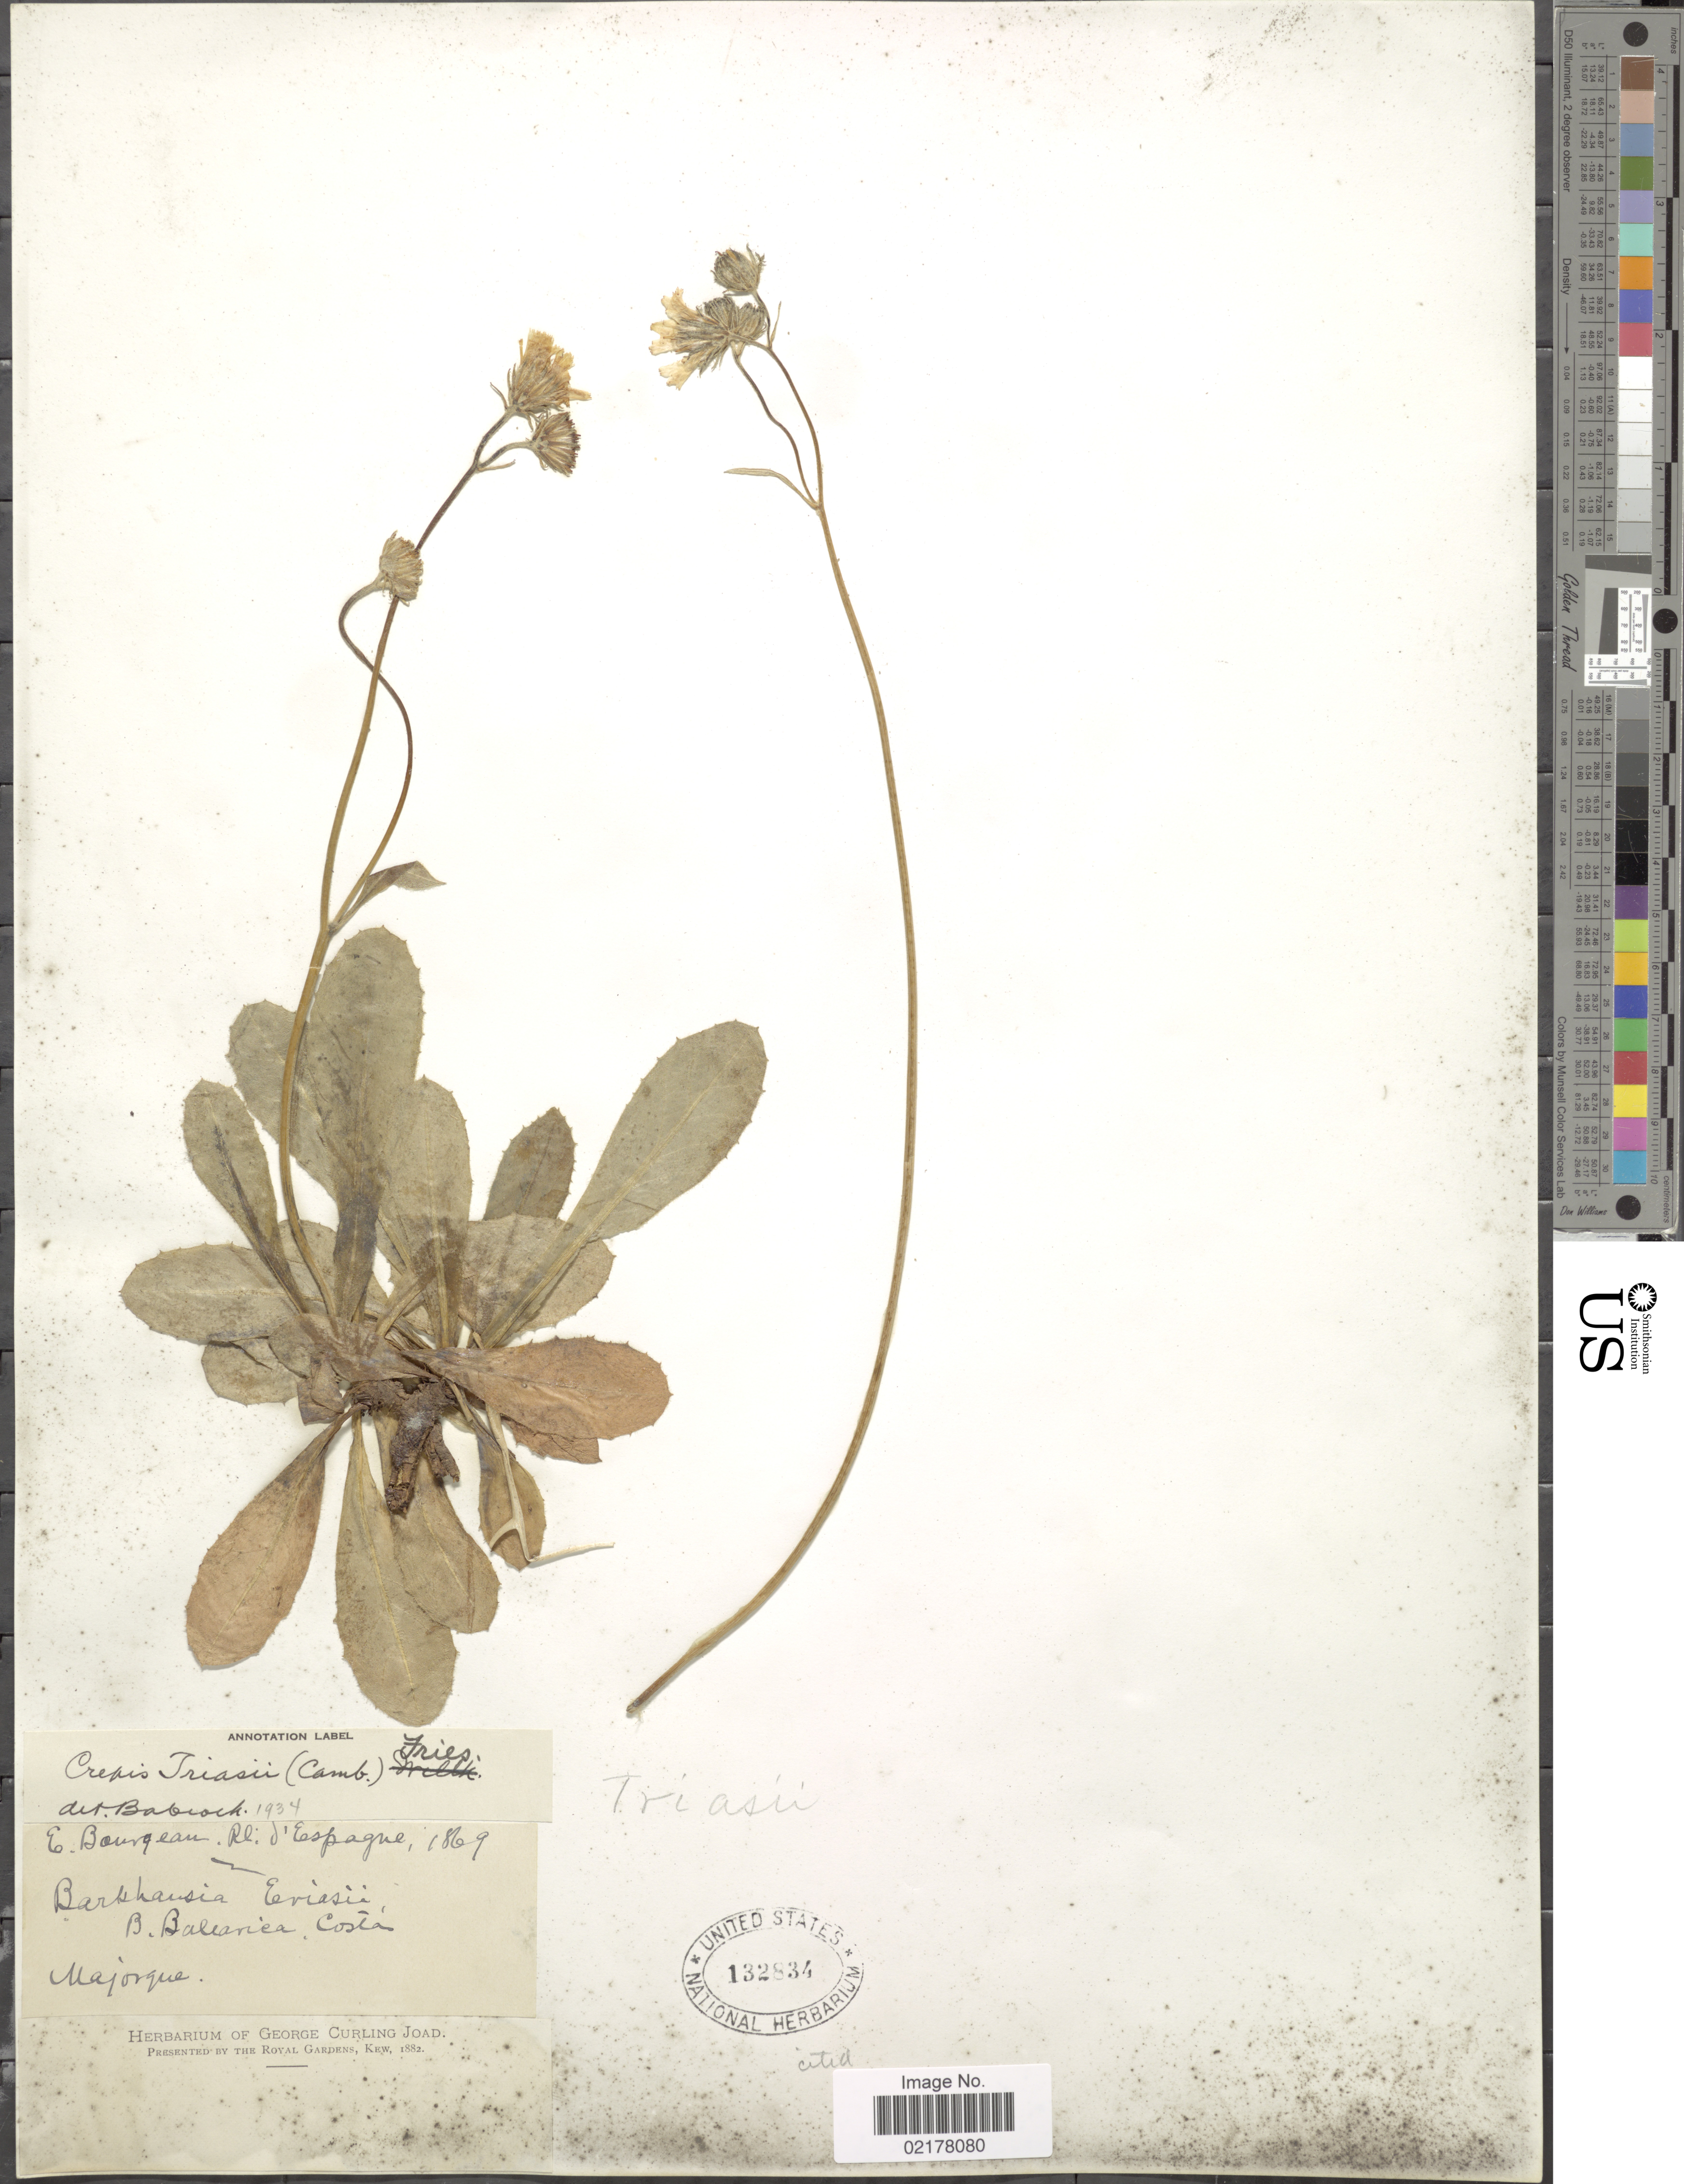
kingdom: Plantae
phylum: Tracheophyta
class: Magnoliopsida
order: Asterales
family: Asteraceae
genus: Crepis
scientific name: Crepis triasii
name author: (Cambess.) Nyman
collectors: E. Bourgeau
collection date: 1869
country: Spain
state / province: Islas Baleares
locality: B. Balearica. Costa. Majorque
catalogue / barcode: US 132834